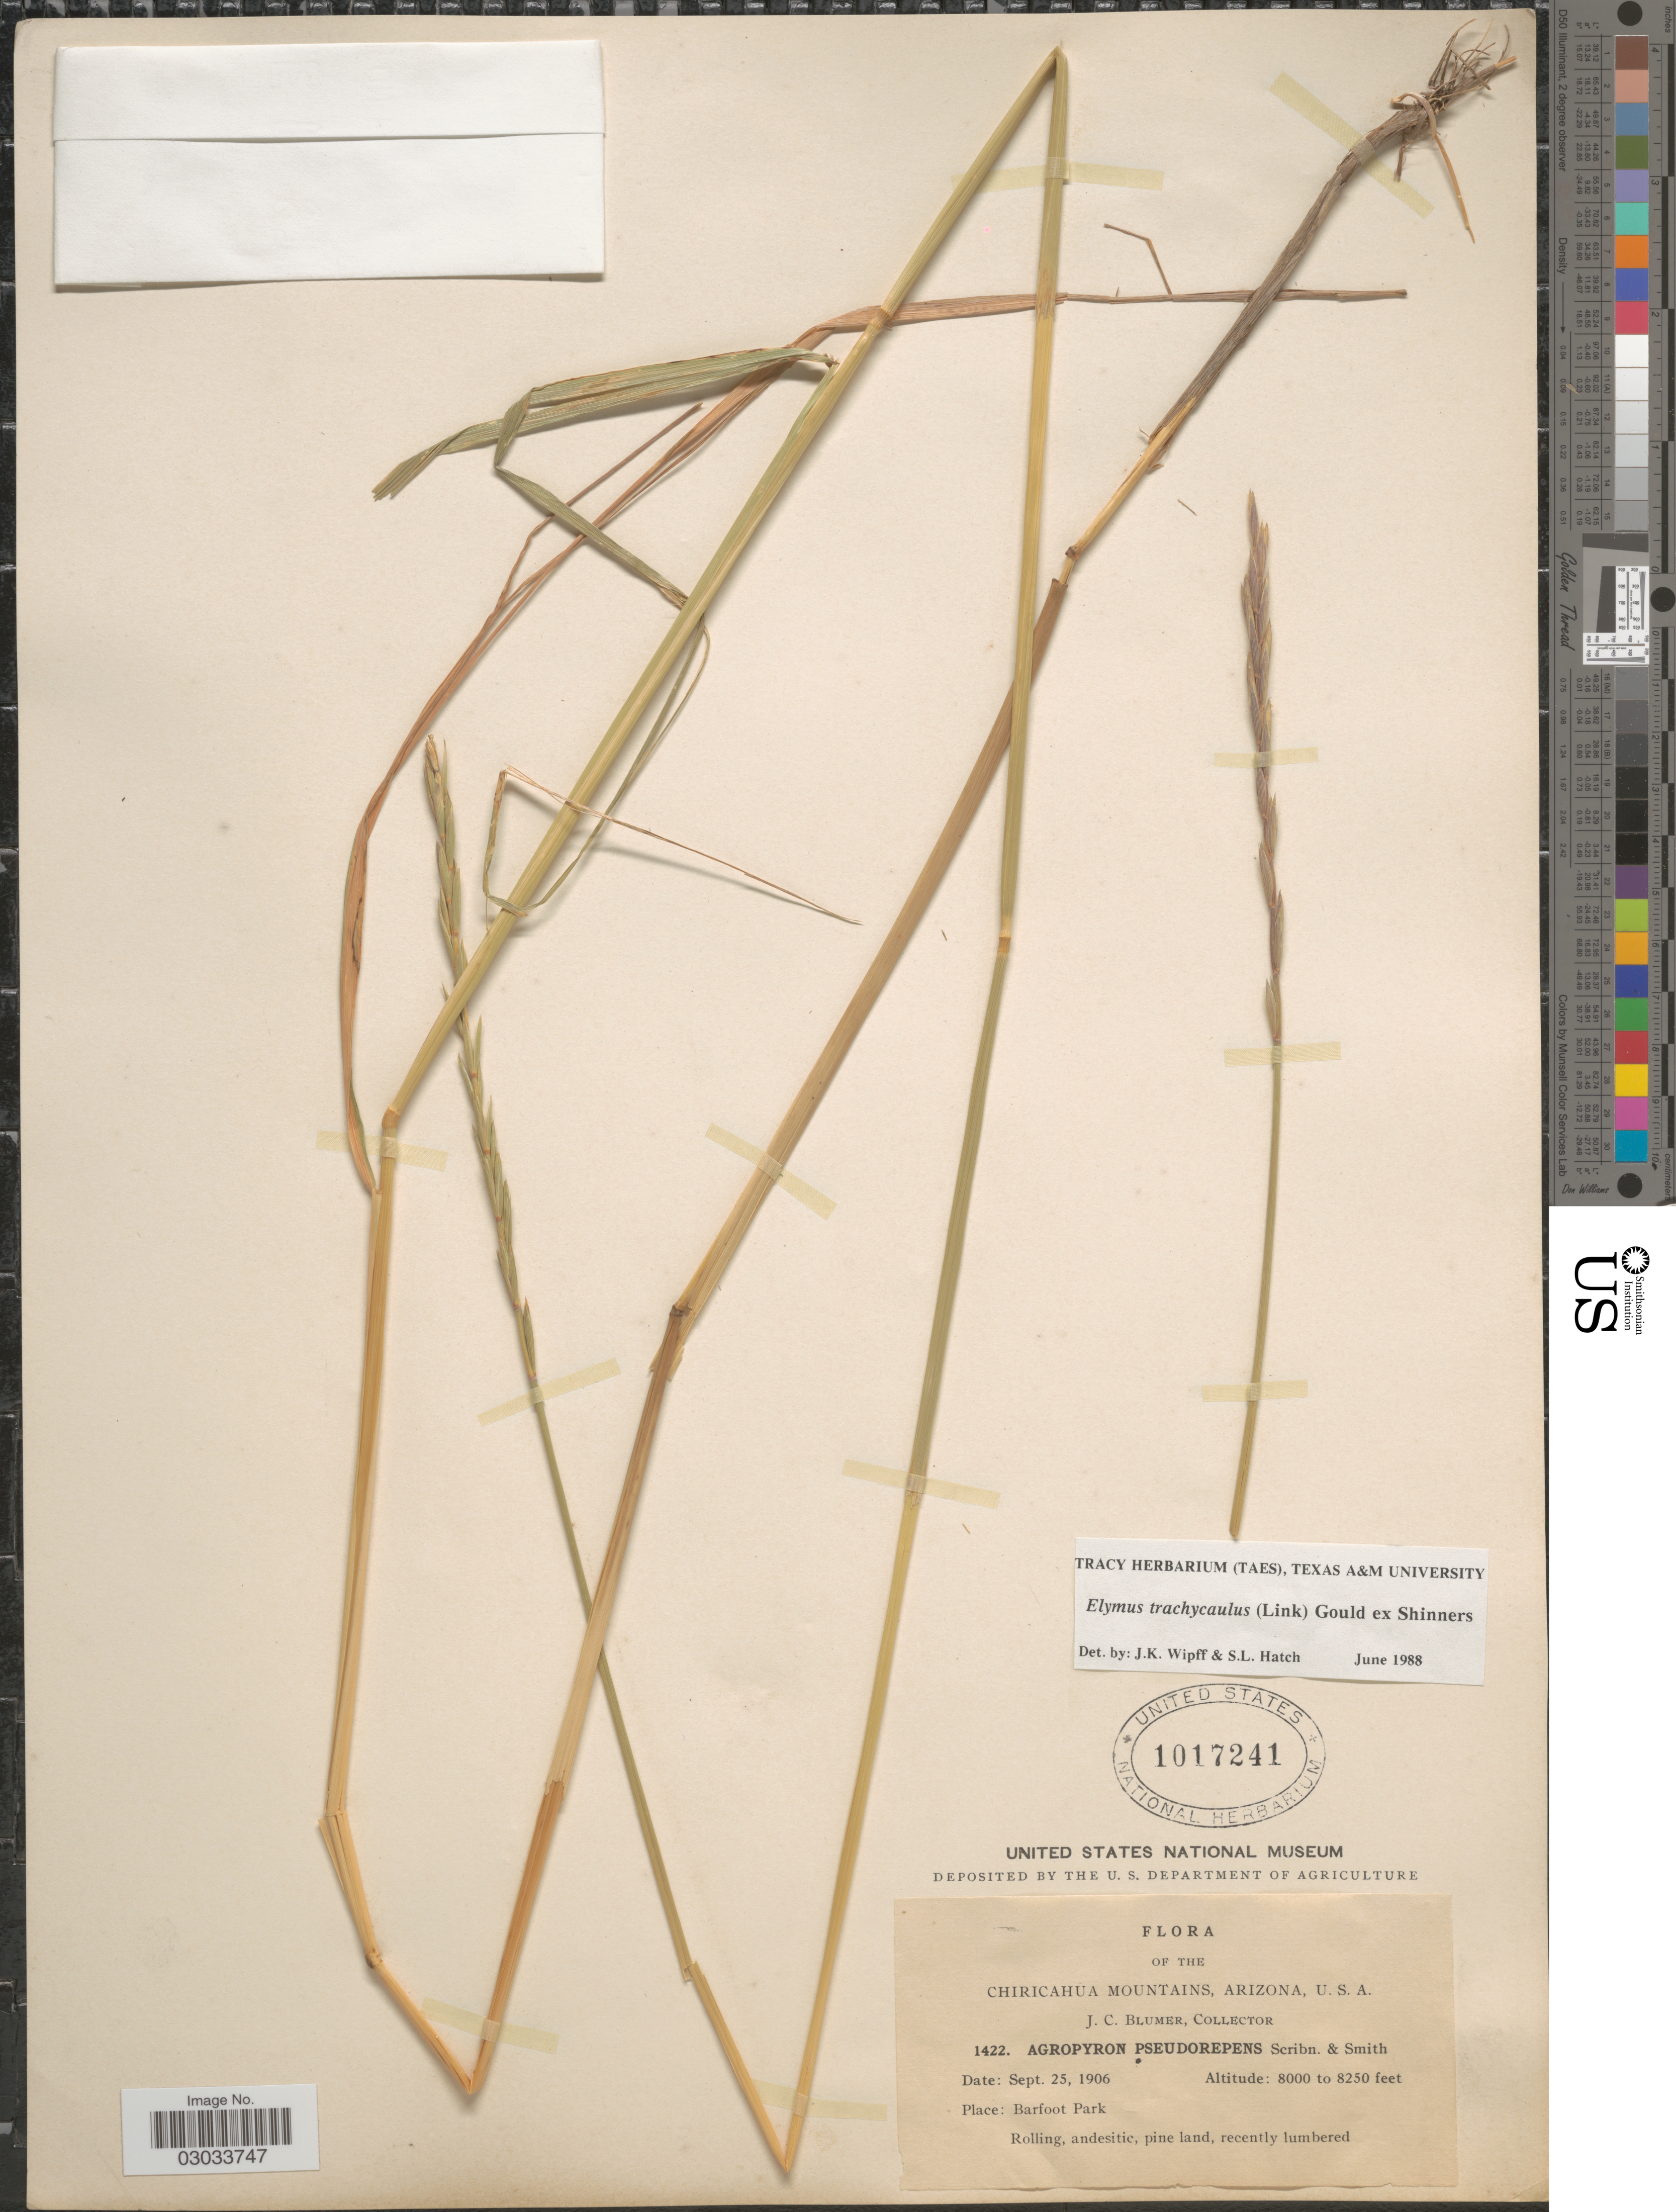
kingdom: Plantae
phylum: Tracheophyta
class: Liliopsida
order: Poales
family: Poaceae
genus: Elymus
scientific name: Elymus trachycaulus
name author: (Link) Gould ex Shinners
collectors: J. C. Blumer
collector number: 1422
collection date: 1906-09-25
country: United States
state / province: Arizona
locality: Chiricahua Mountains. Barfoot Park.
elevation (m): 2438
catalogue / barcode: US 1017241